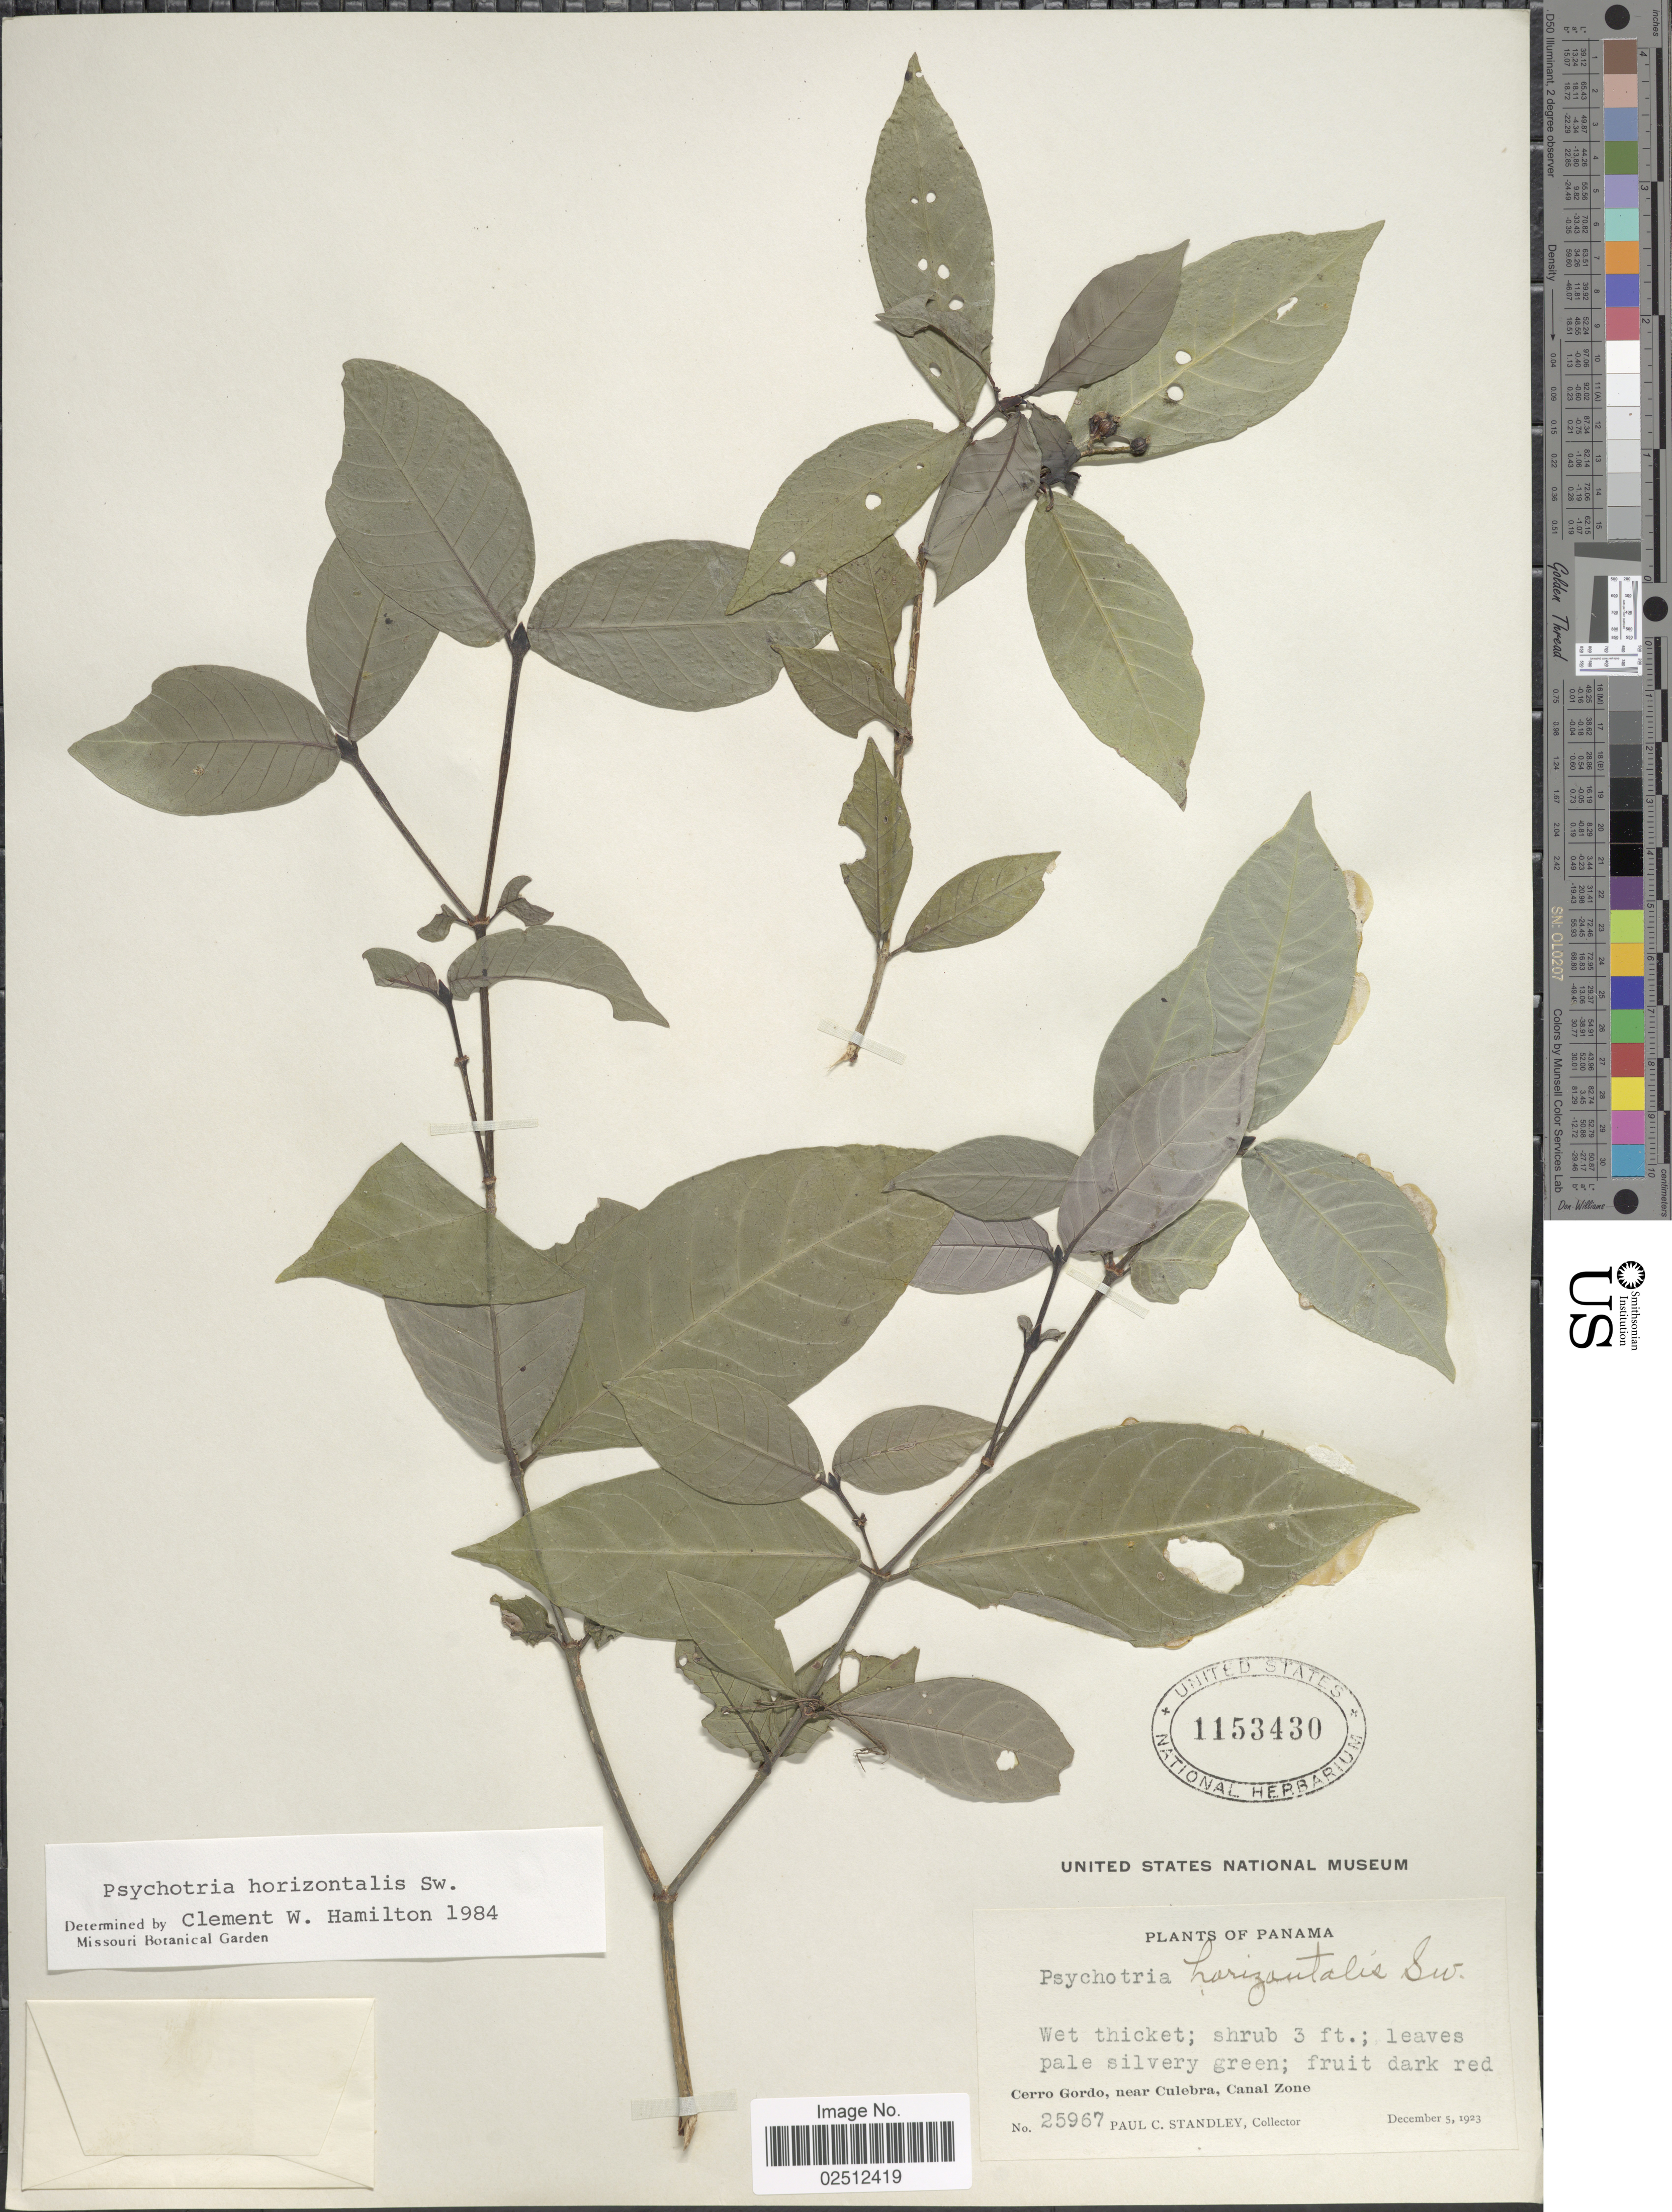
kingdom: Plantae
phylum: Tracheophyta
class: Magnoliopsida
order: Gentianales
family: Rubiaceae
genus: Psychotria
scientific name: Psychotria horizontalis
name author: Sw.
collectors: P. C. Standley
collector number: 25967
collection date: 1923-12-05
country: Panama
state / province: Colón / Panamá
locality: Cerro Gordo, near Culebra, Canal Zone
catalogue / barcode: US 1153430